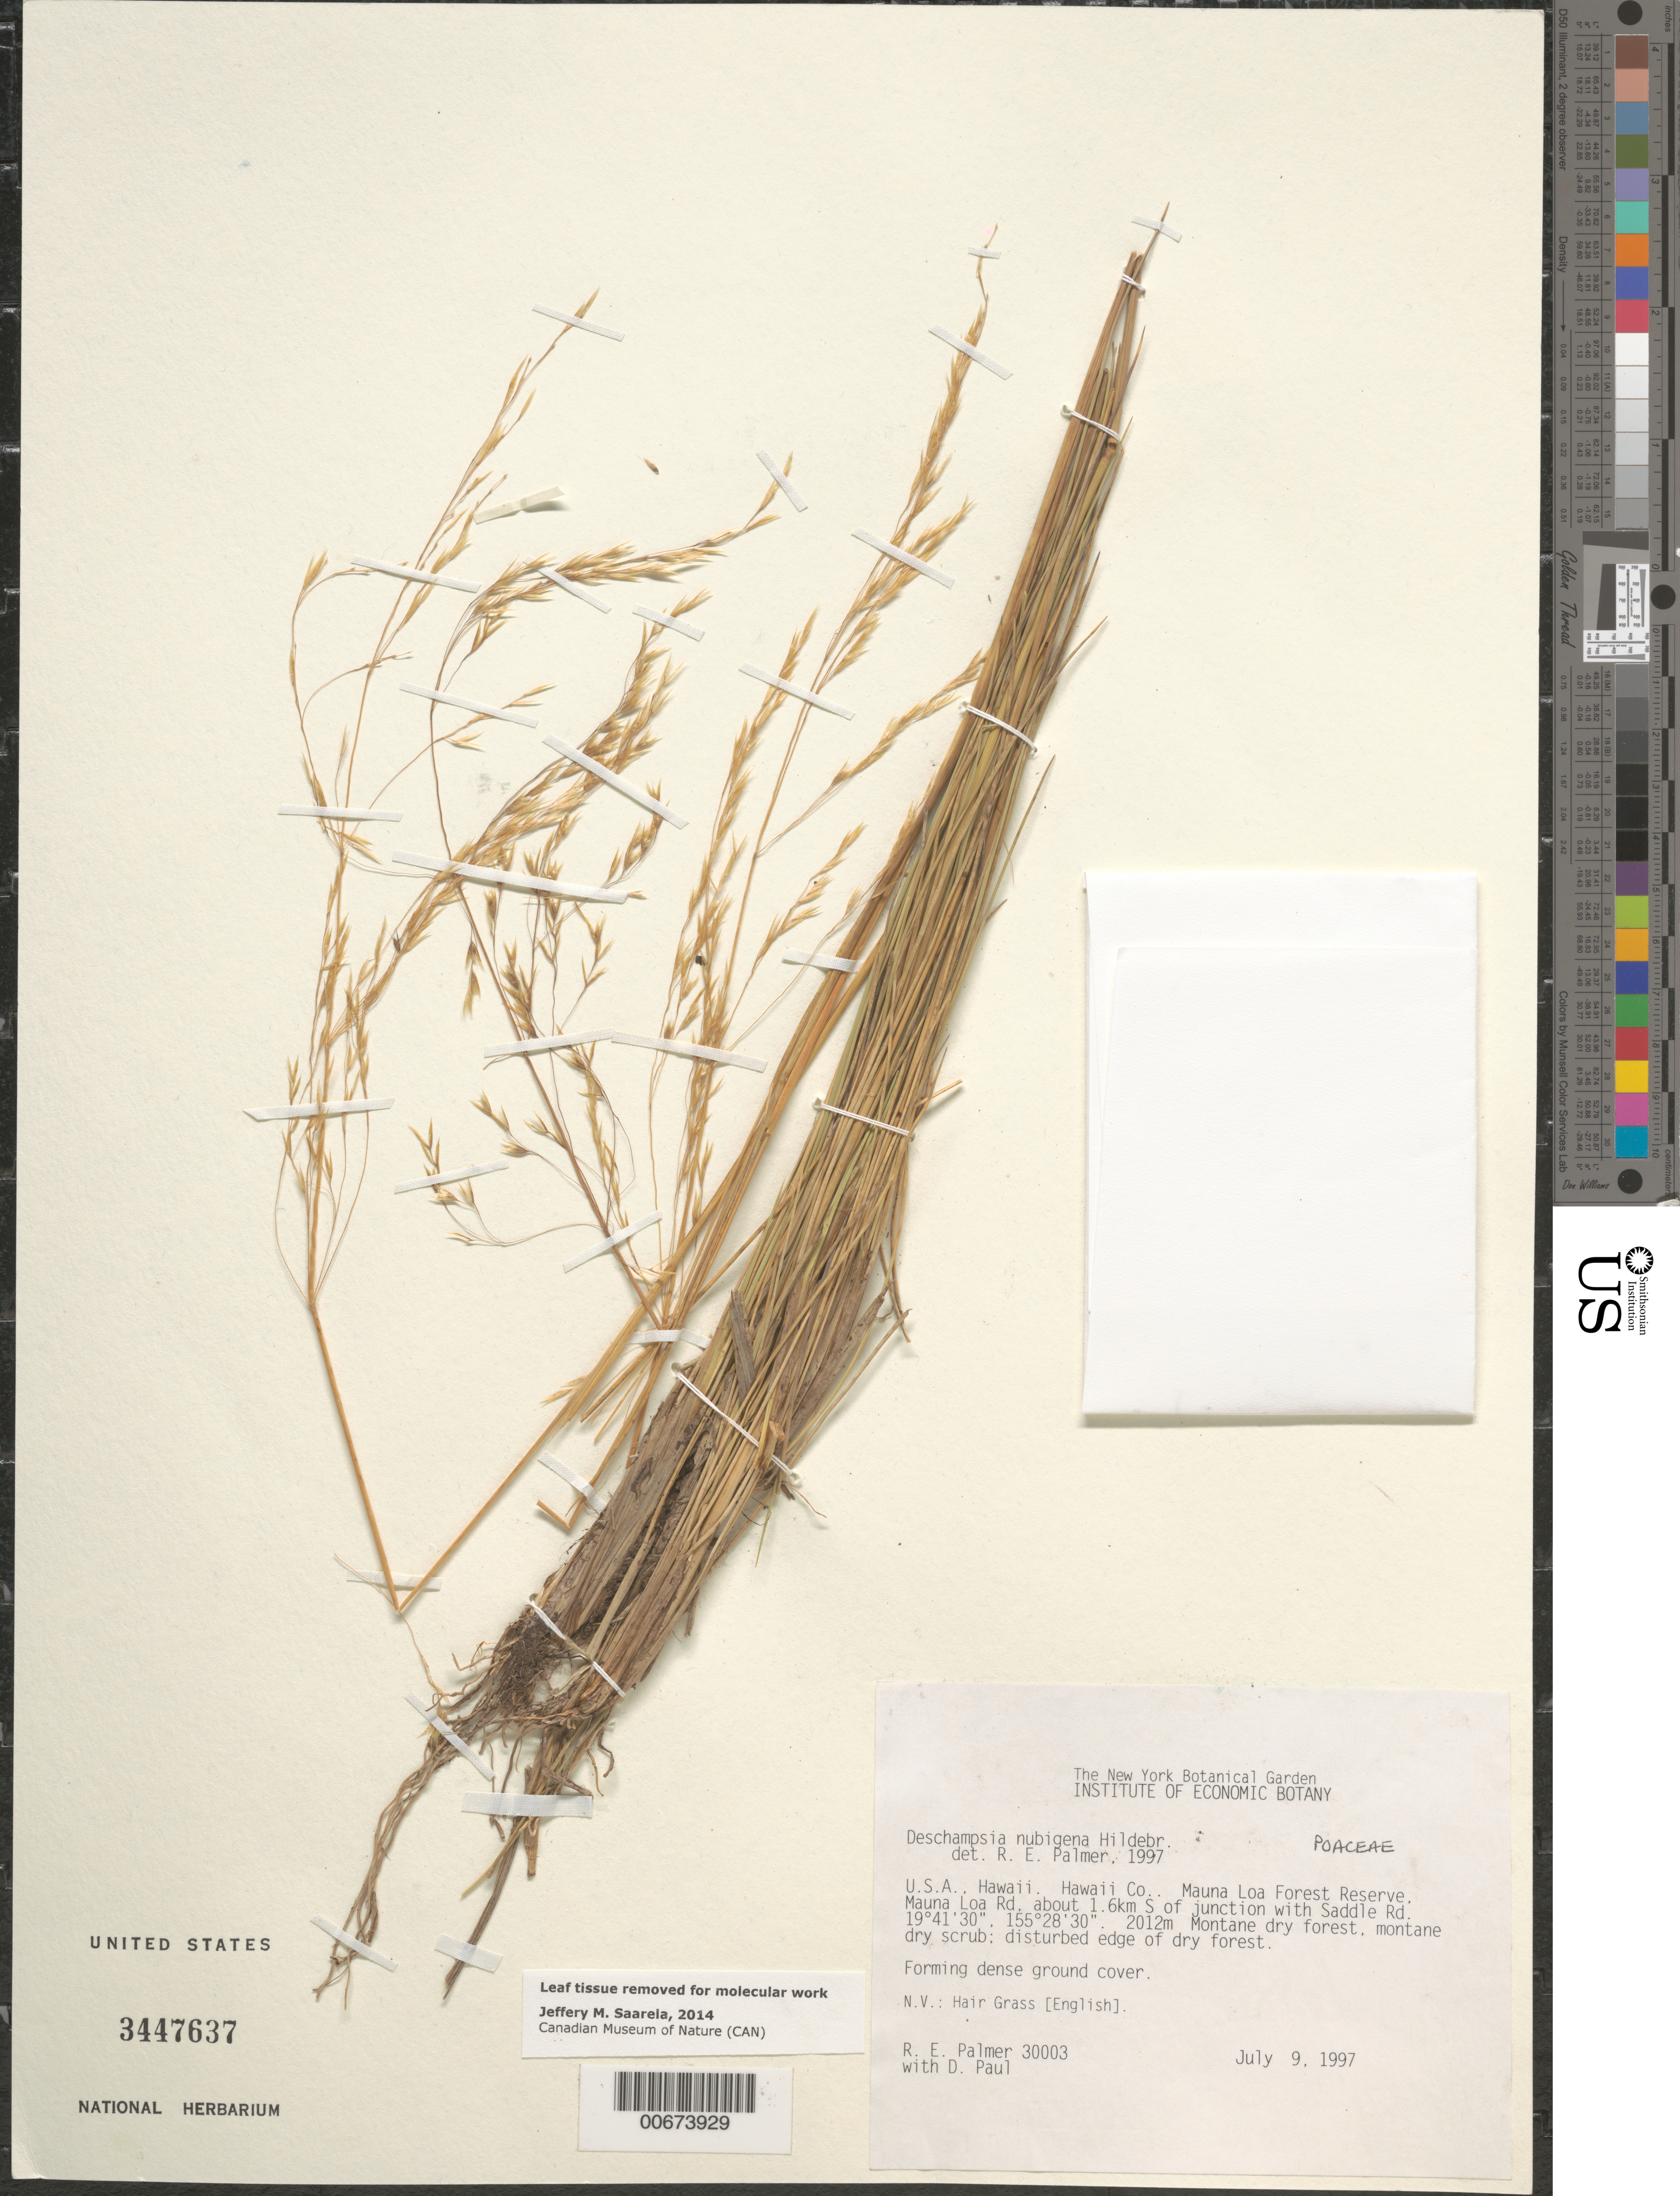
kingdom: Plantae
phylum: Tracheophyta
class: Liliopsida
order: Poales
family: Poaceae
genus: Deschampsia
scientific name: Deschampsia nubigena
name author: Hillebr.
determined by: Palmer, R. E.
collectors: R. Palmer & D. Paul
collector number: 30003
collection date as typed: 9 Jul 1997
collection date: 1997-07-09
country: United States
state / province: Hawaii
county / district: Hawaii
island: Hawaii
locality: Mauna Loa Forest Reserve, Mauna Loa Rd about 1.6km S of junction with Saddle Rd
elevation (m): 2012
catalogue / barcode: US 3447637